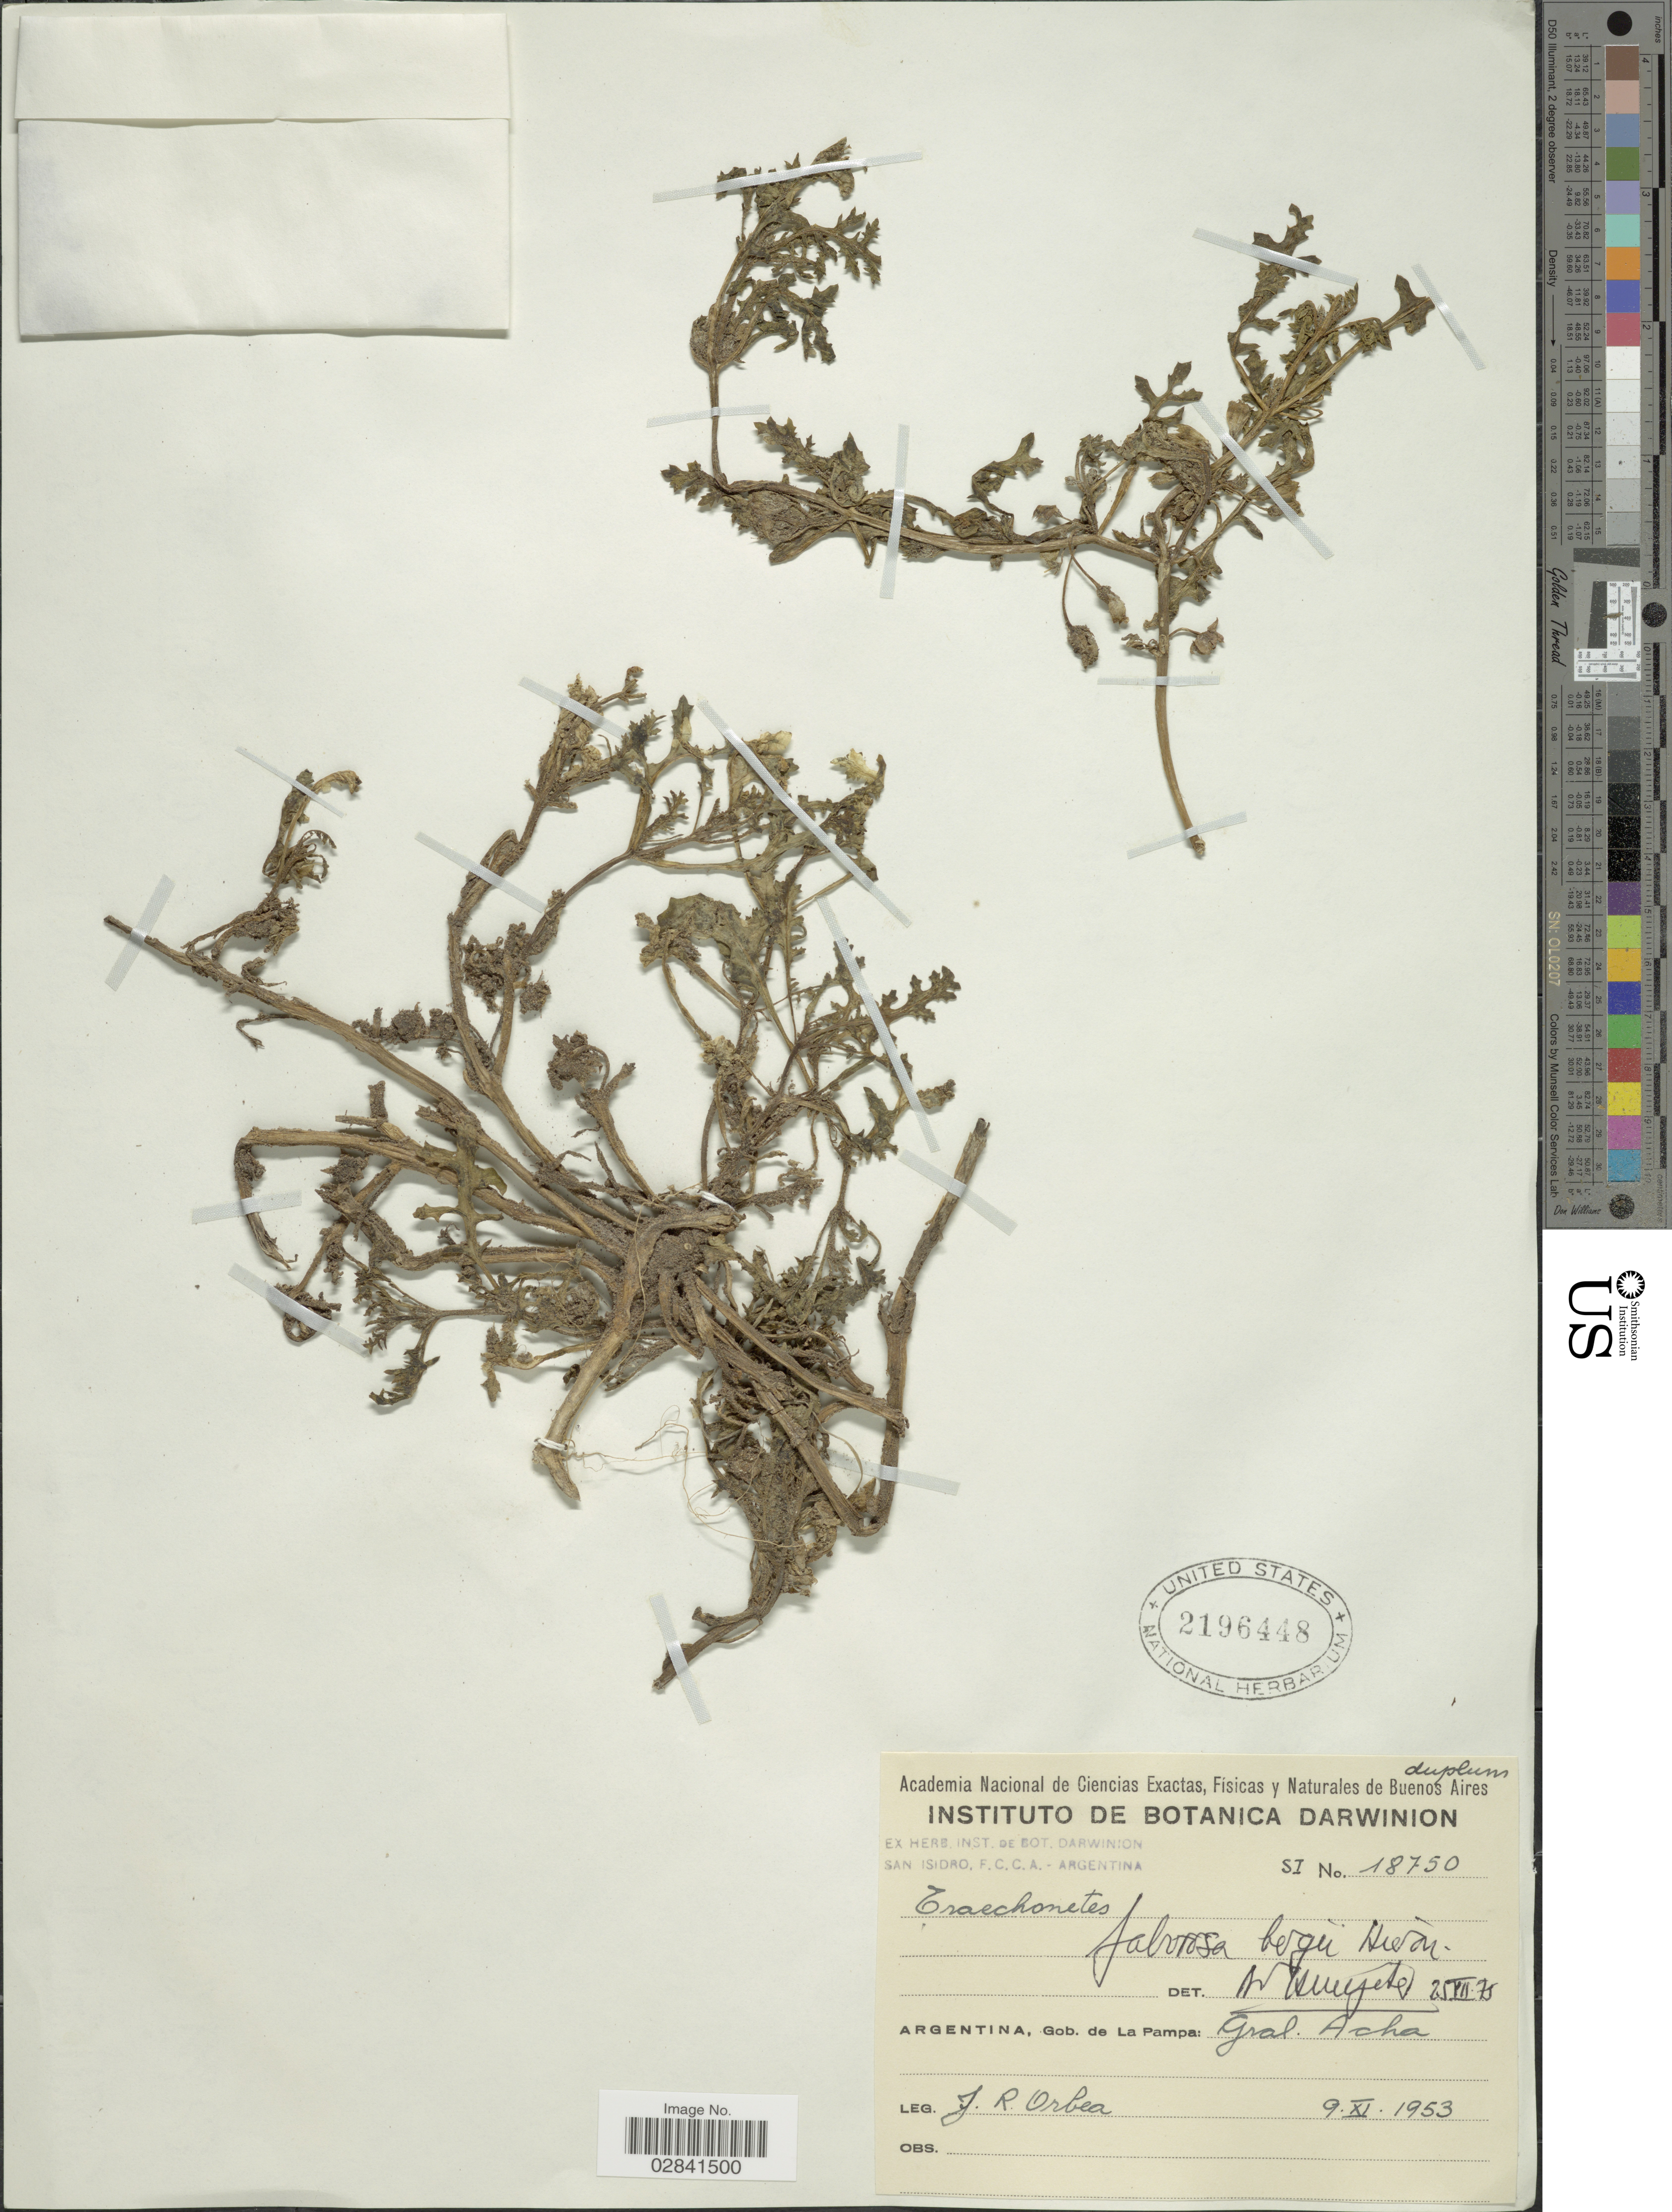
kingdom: Plantae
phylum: Tracheophyta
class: Magnoliopsida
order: Solanales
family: Solanaceae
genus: Jaborosa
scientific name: Jaborosa bergii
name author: Hieron.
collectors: J. Orbea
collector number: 18750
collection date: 1953-11-09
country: Argentina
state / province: La Pampa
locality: Gob. de La Pampa: Gral. Acha.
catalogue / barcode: US 2196448